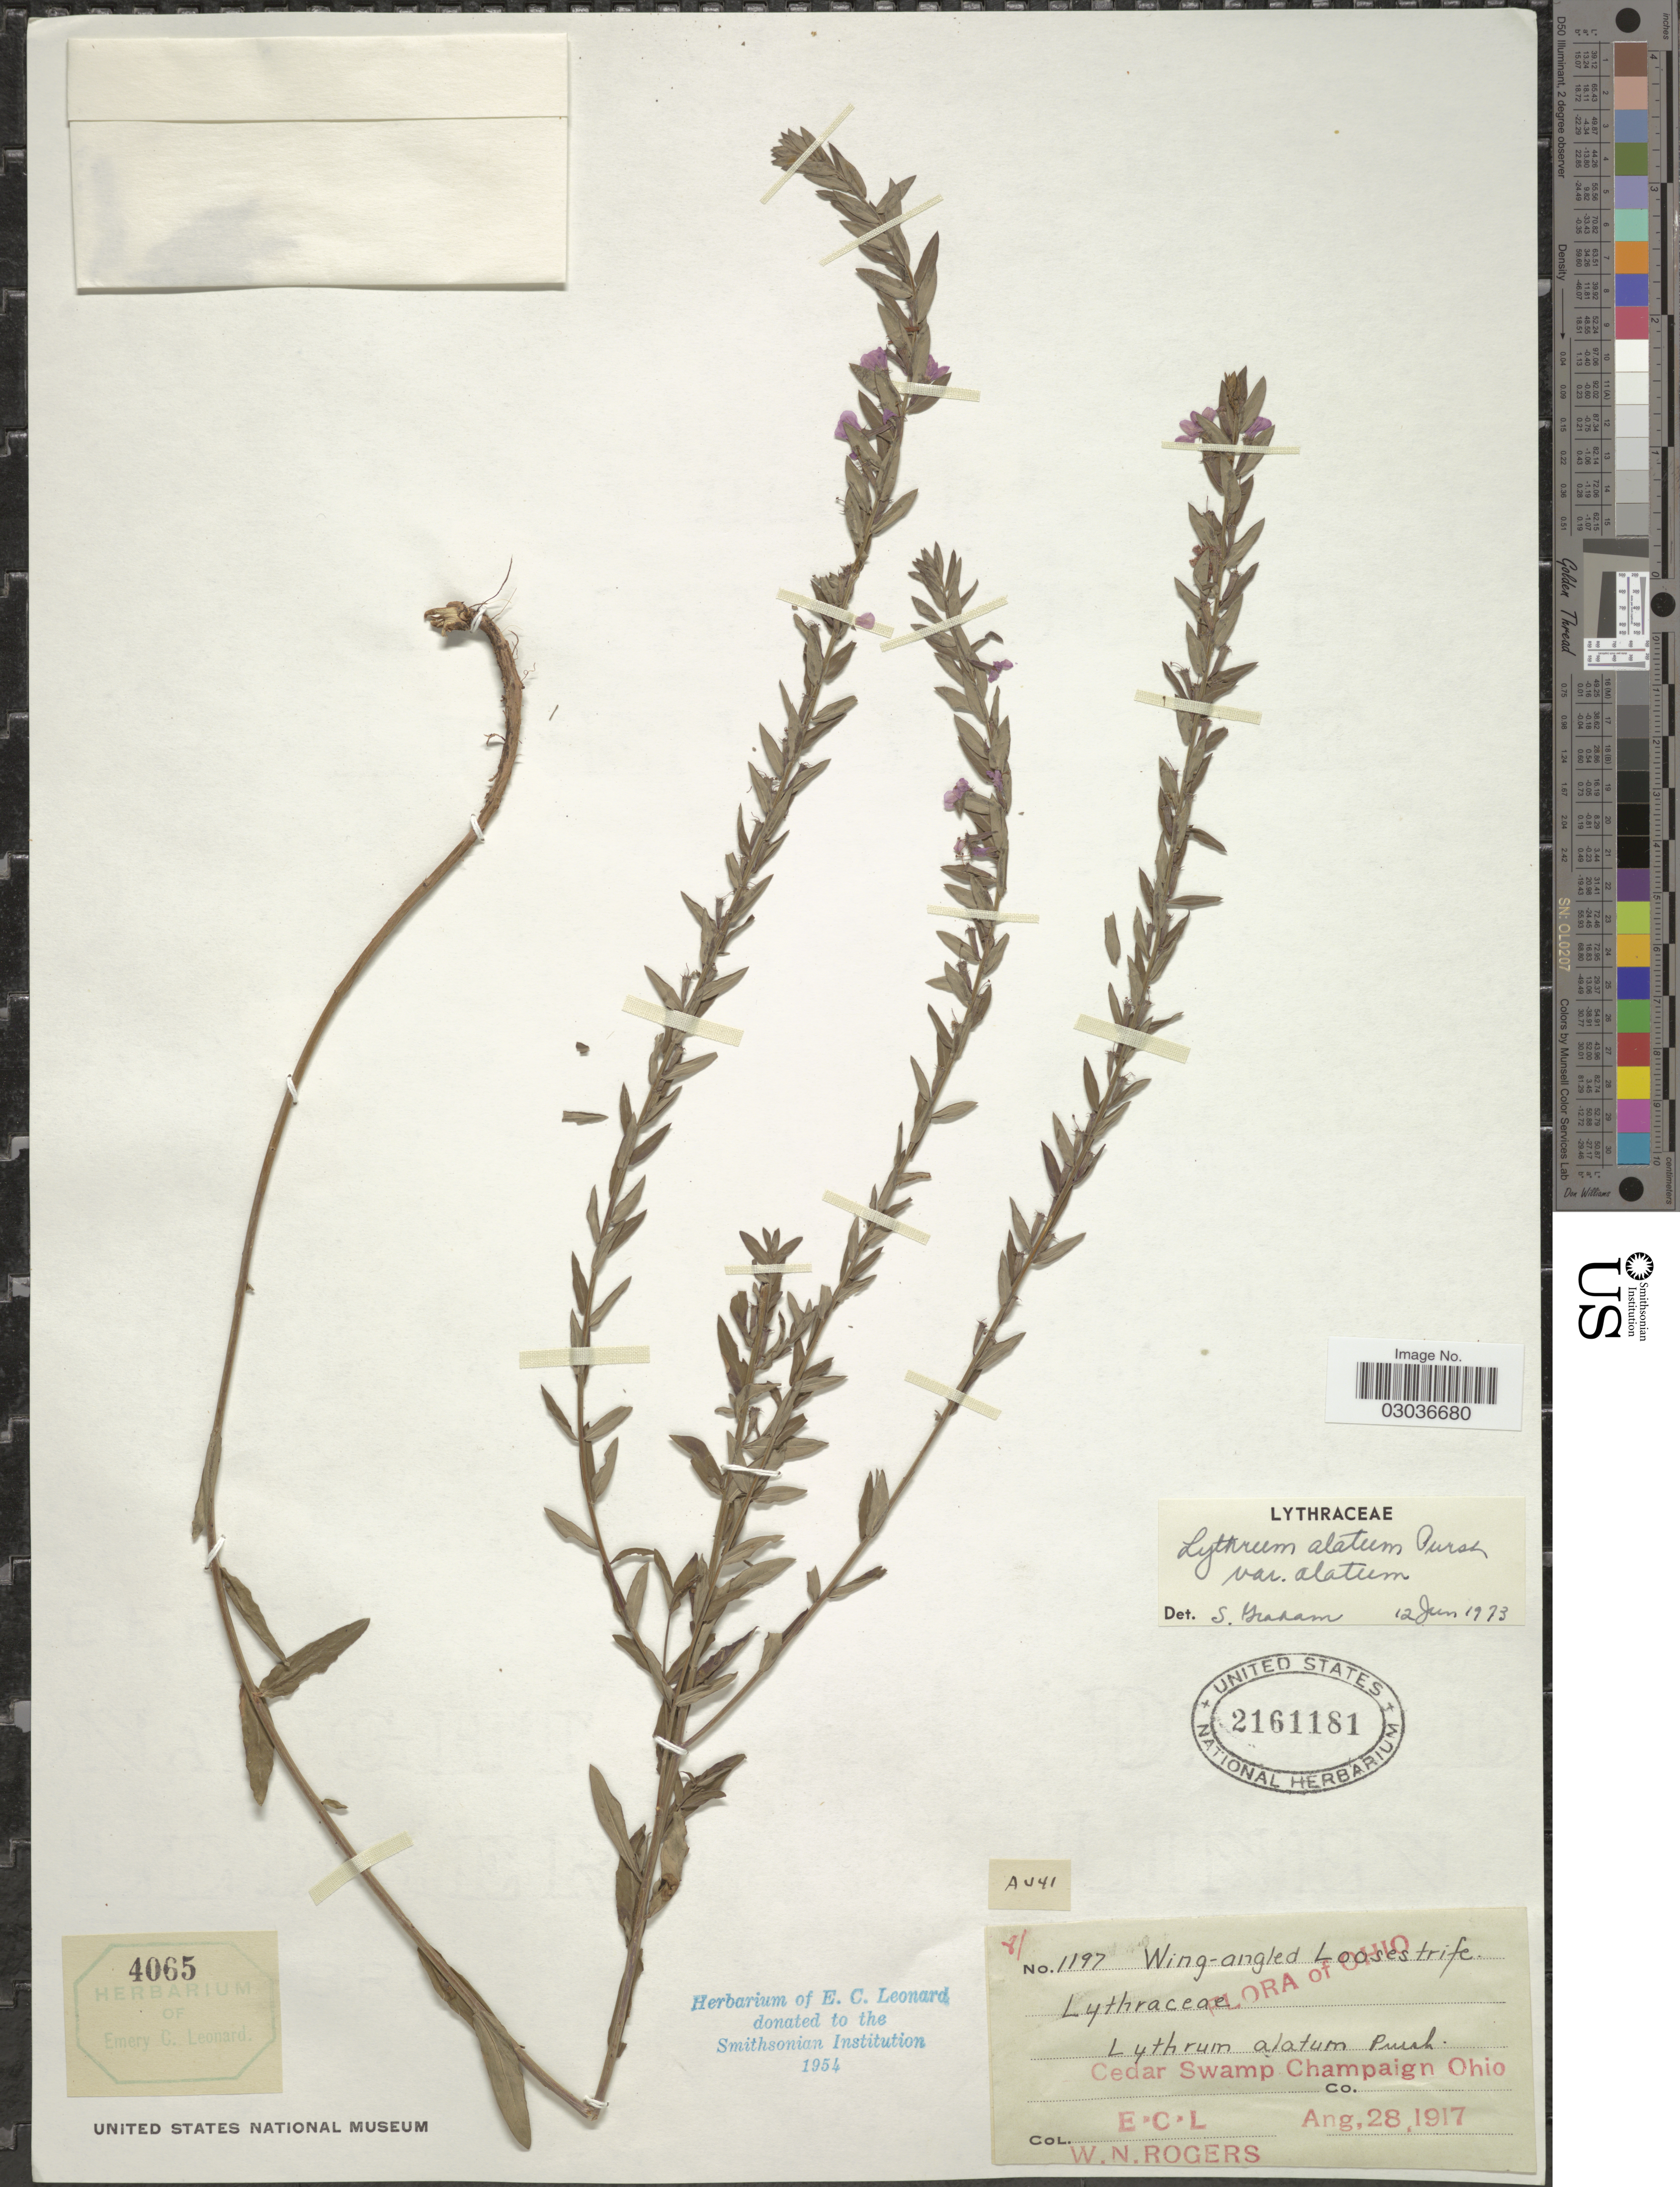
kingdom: Plantae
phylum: Tracheophyta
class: Magnoliopsida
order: Myrtales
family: Lythraceae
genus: Lythrum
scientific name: Lythrum alatum var. alatum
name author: Pursh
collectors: E. C. Leonard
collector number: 1197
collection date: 1917-08-28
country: United States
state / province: Ohio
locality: Clear Swamp Champaign.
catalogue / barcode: US 2161181